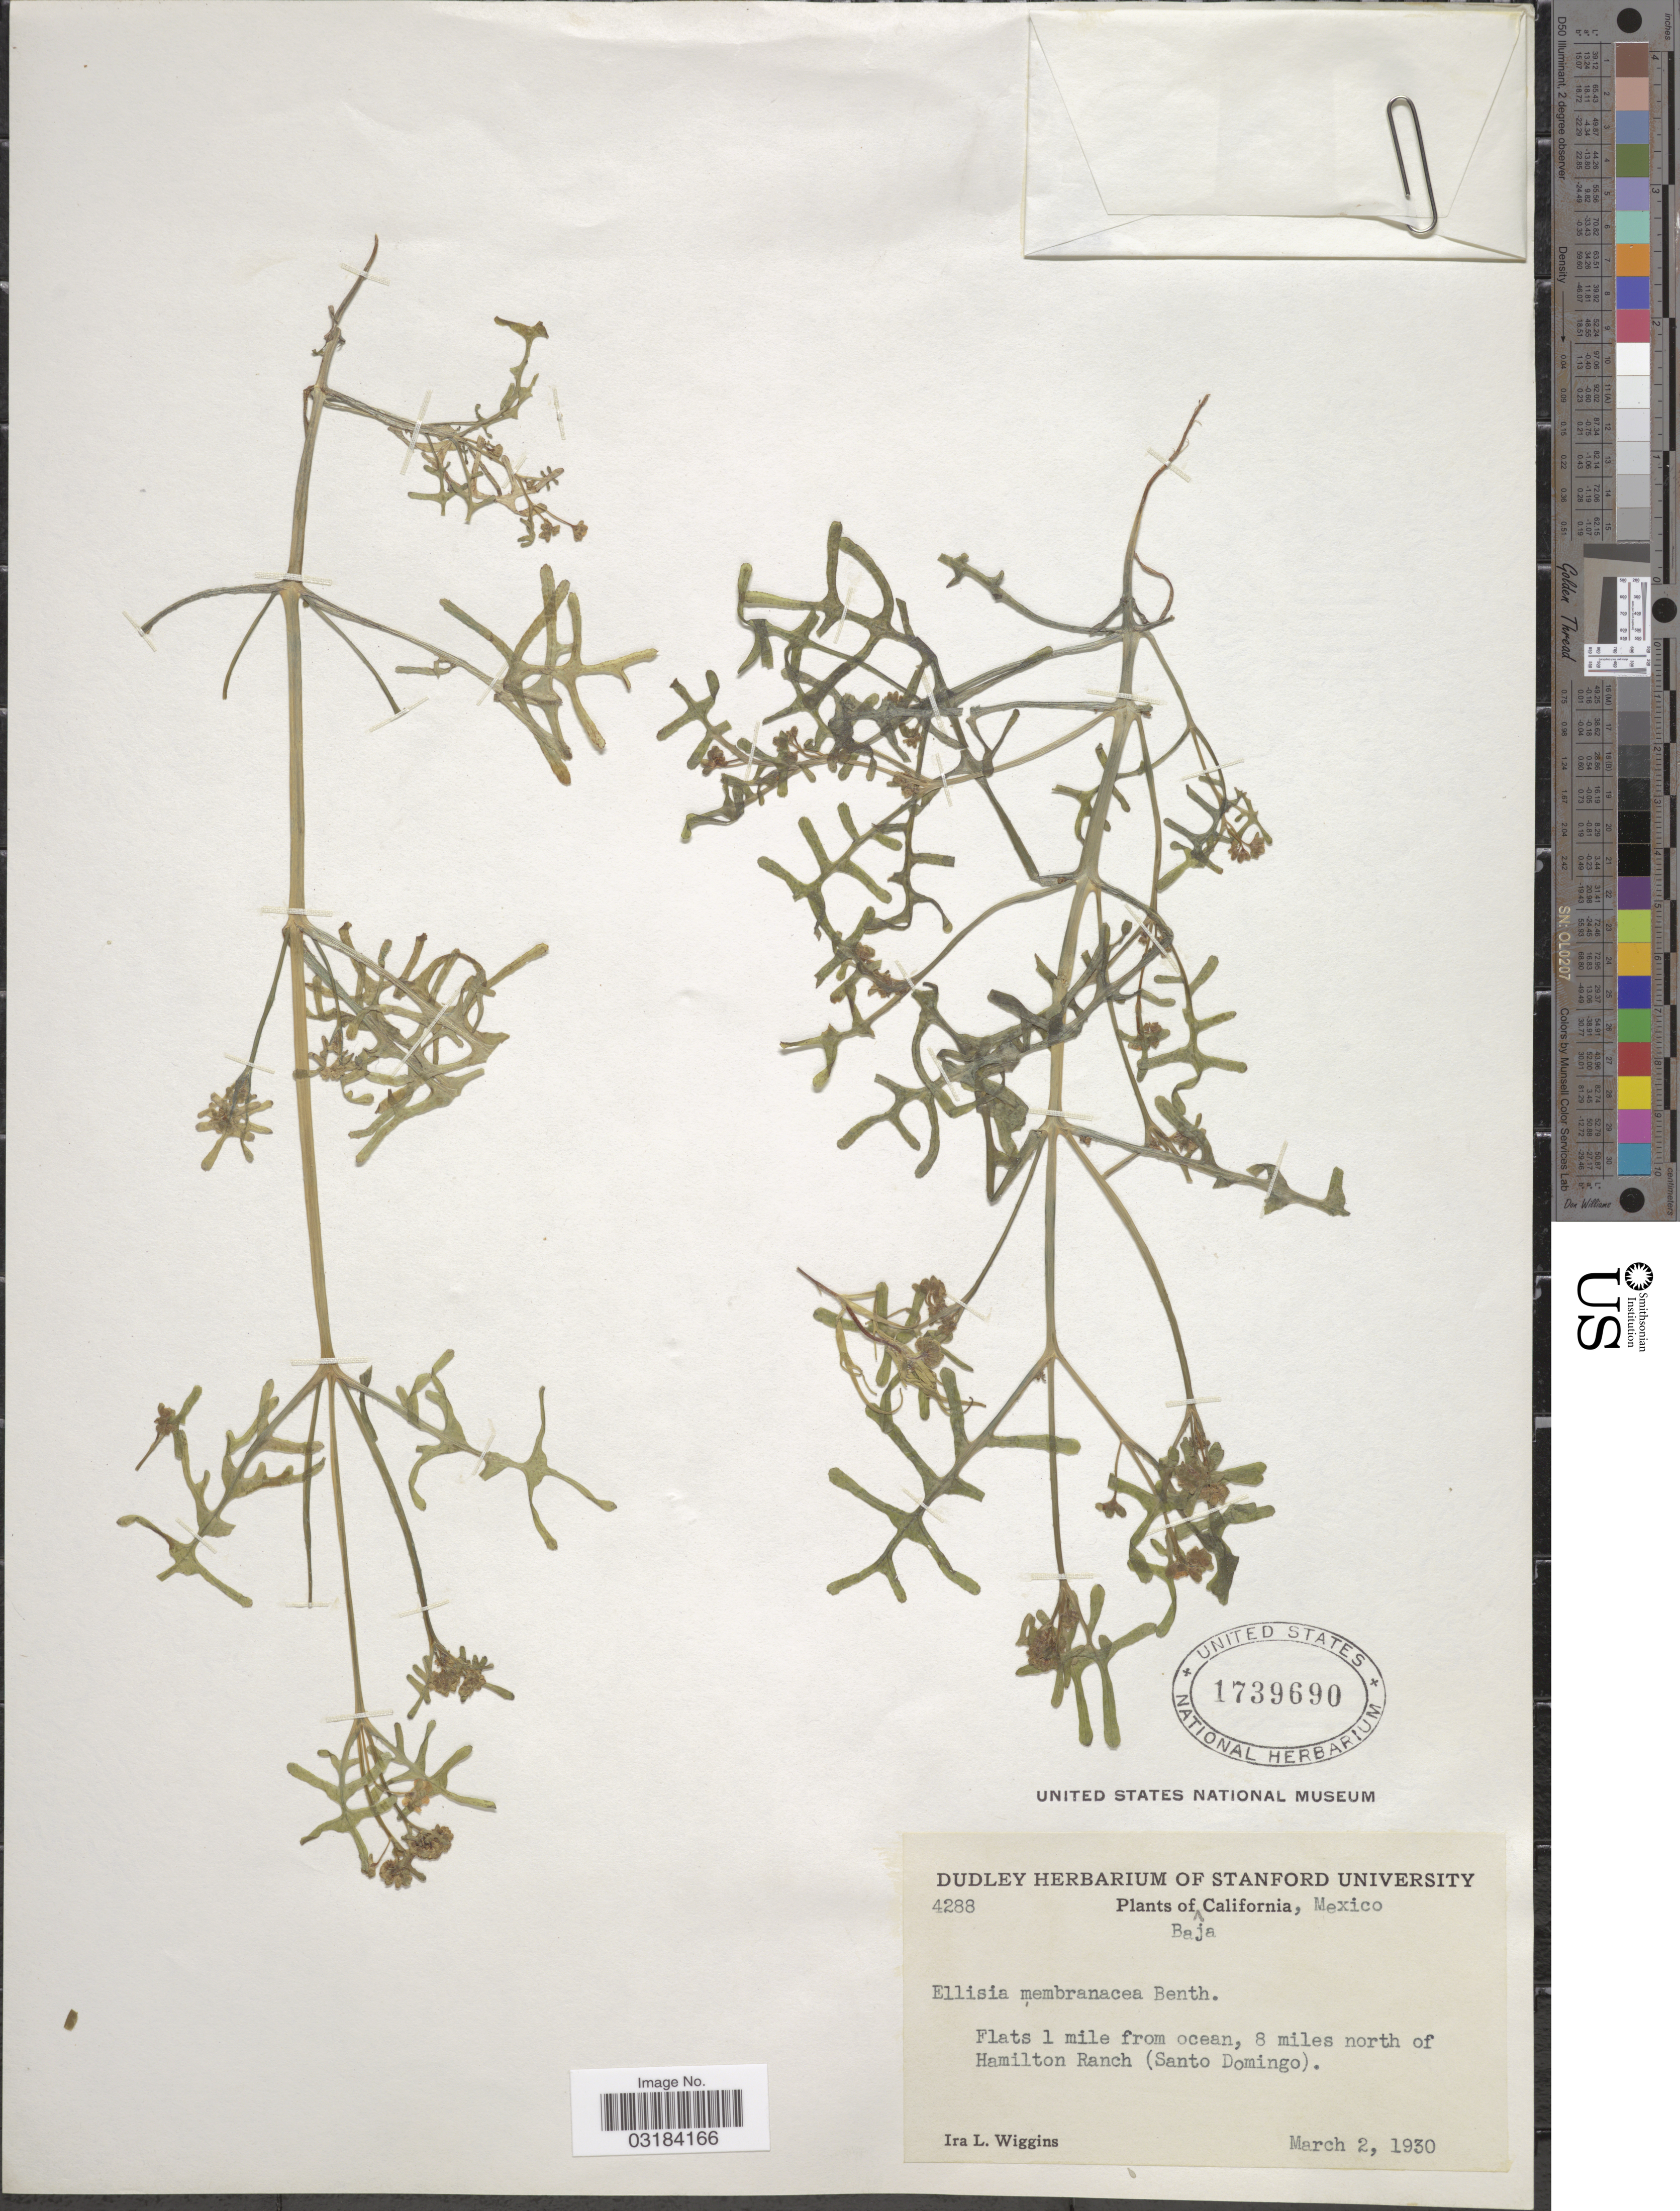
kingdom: Plantae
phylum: Tracheophyta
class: Magnoliopsida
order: Boraginales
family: Hydrophyllaceae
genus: Pholistoma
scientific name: Pholistoma membranaceum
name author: (Benth.) Constance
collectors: I. L. Wiggins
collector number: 4288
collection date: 1930-03-02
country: Mexico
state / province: Baja California Norte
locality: Flats 1 mile from ocean, 8 miles north of Hamilton Ranch (Santo Domingo).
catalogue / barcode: US 1739690